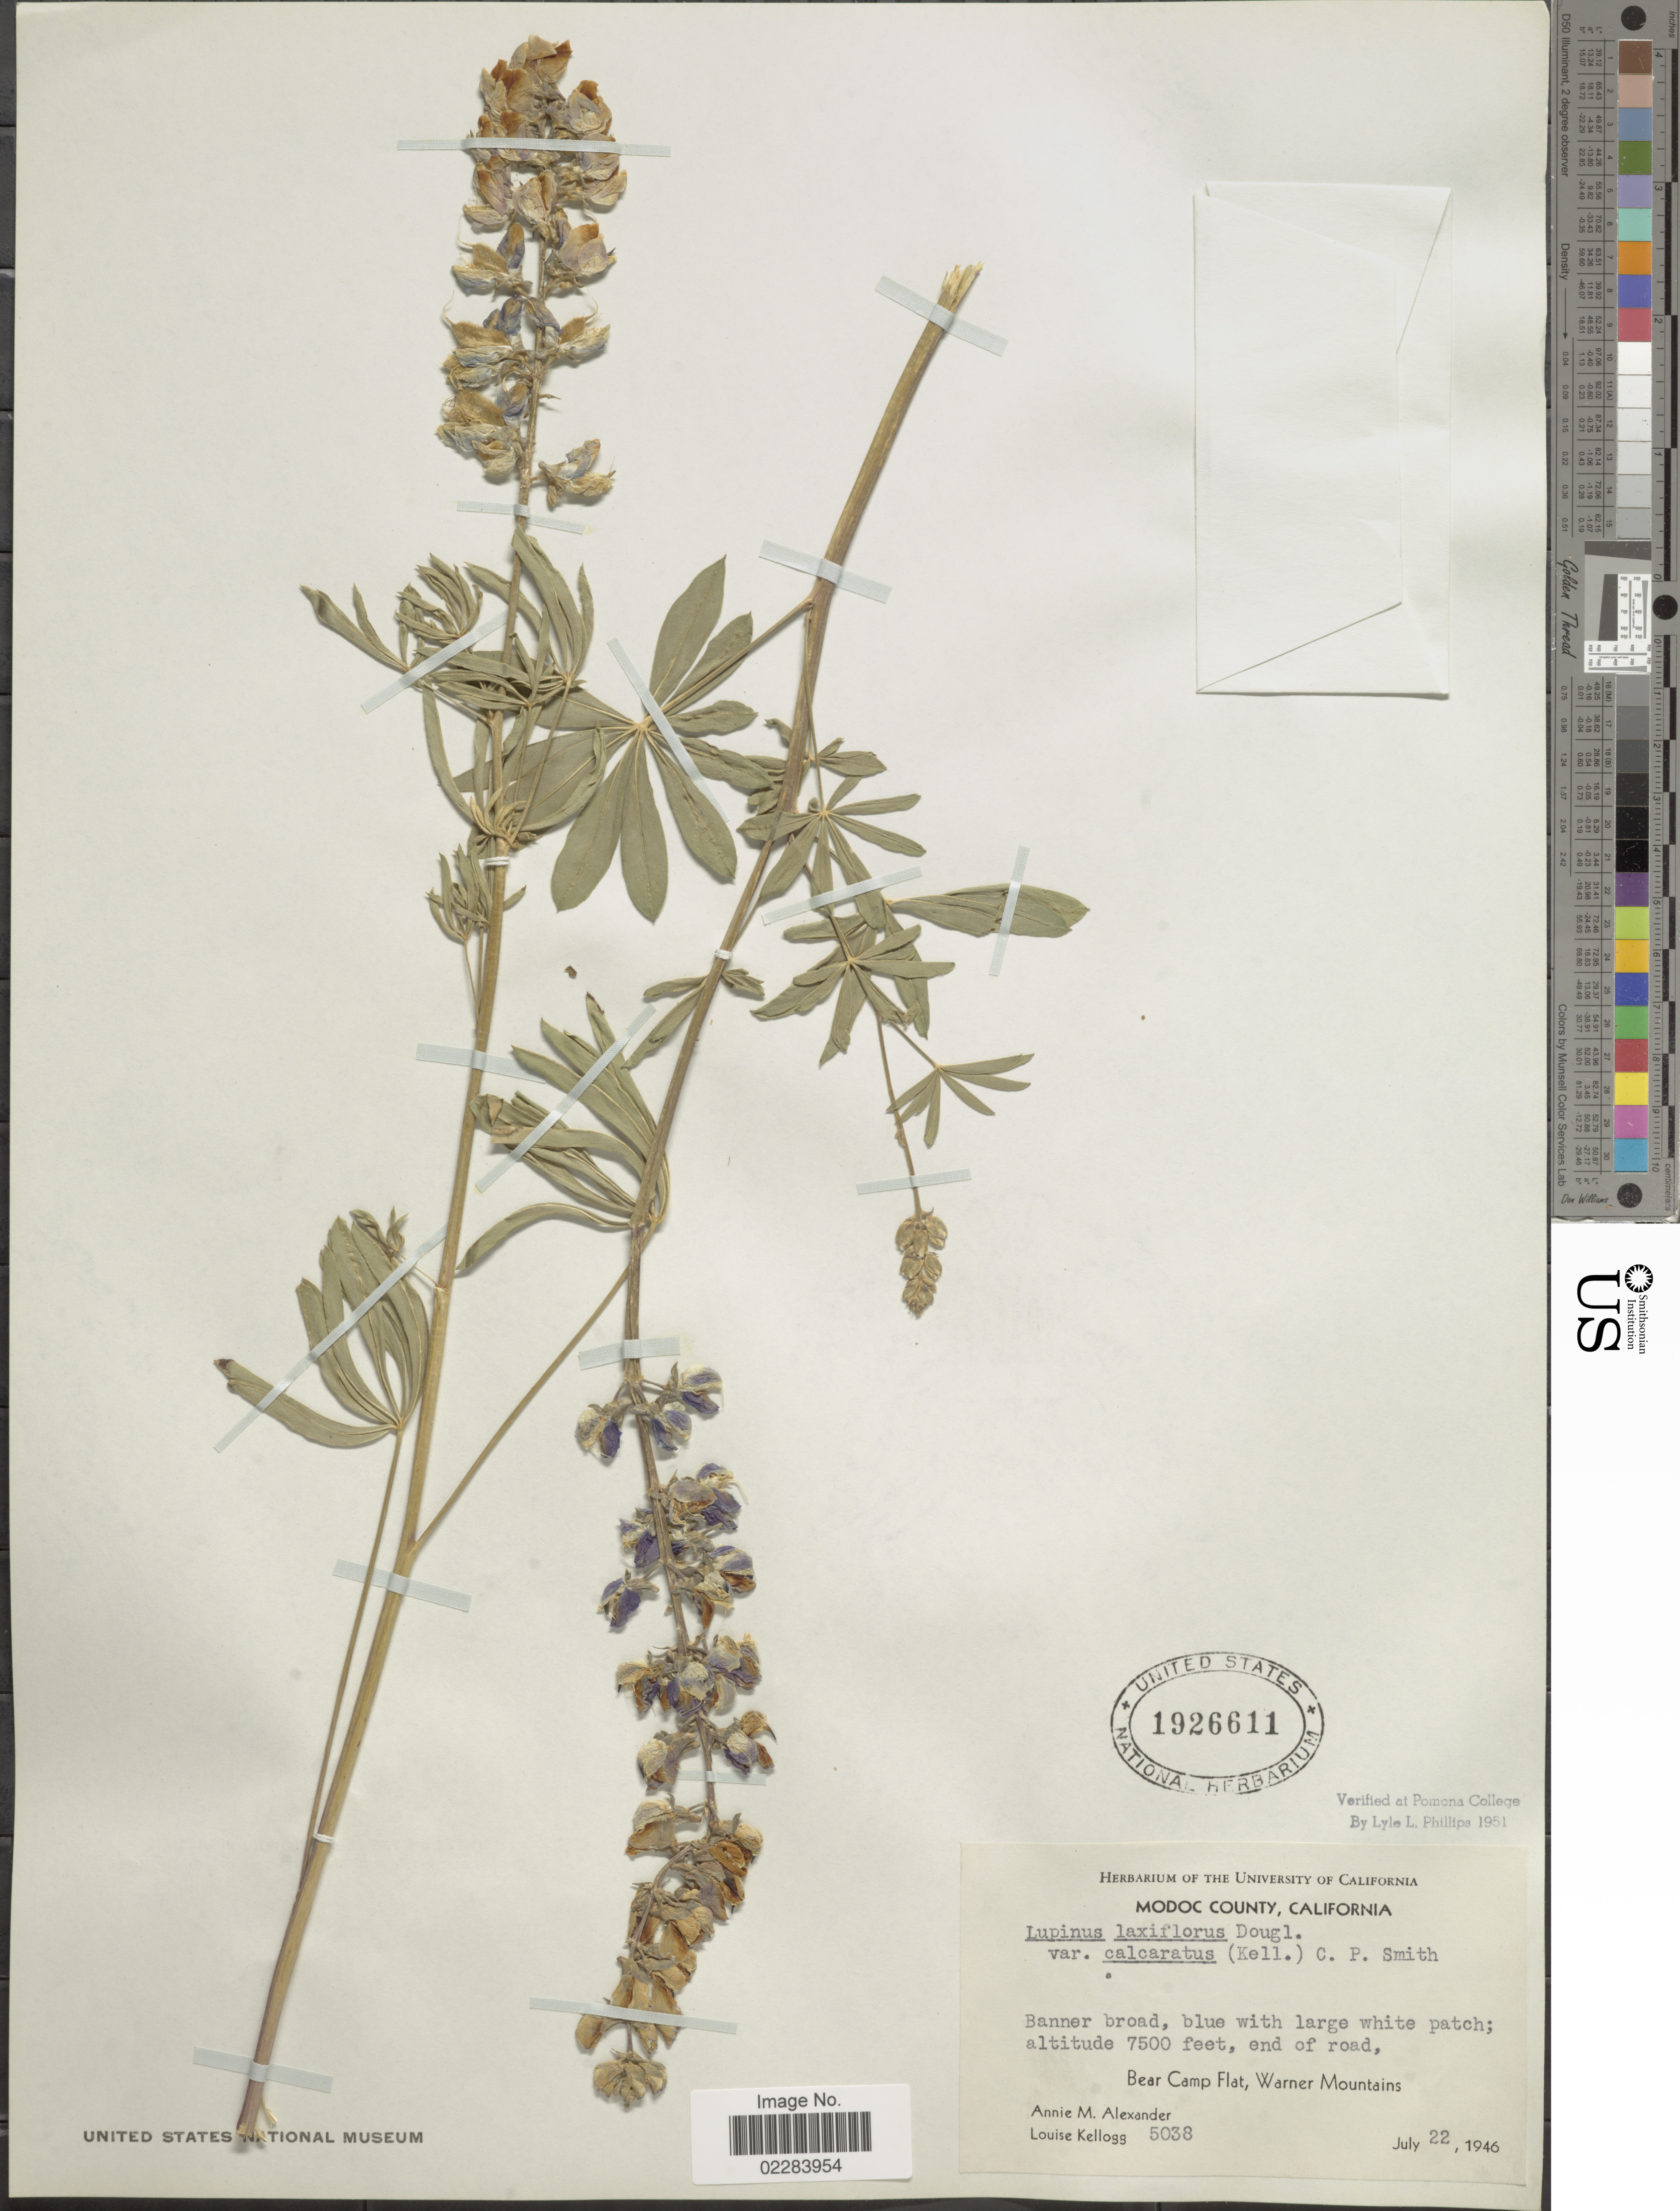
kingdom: Plantae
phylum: Tracheophyta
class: Magnoliopsida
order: Fabales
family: Fabaceae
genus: Lupinus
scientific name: Lupinus arbustus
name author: Lindl.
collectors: A. M. Alexander & L. Kellogg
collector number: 5038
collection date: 1946-07-22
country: United States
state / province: California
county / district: Modoc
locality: Modoc County. Banner road, blue with large with patch, end of road. Bear Camp Flat, Warner Mountains.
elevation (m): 2286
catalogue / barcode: US 1926611